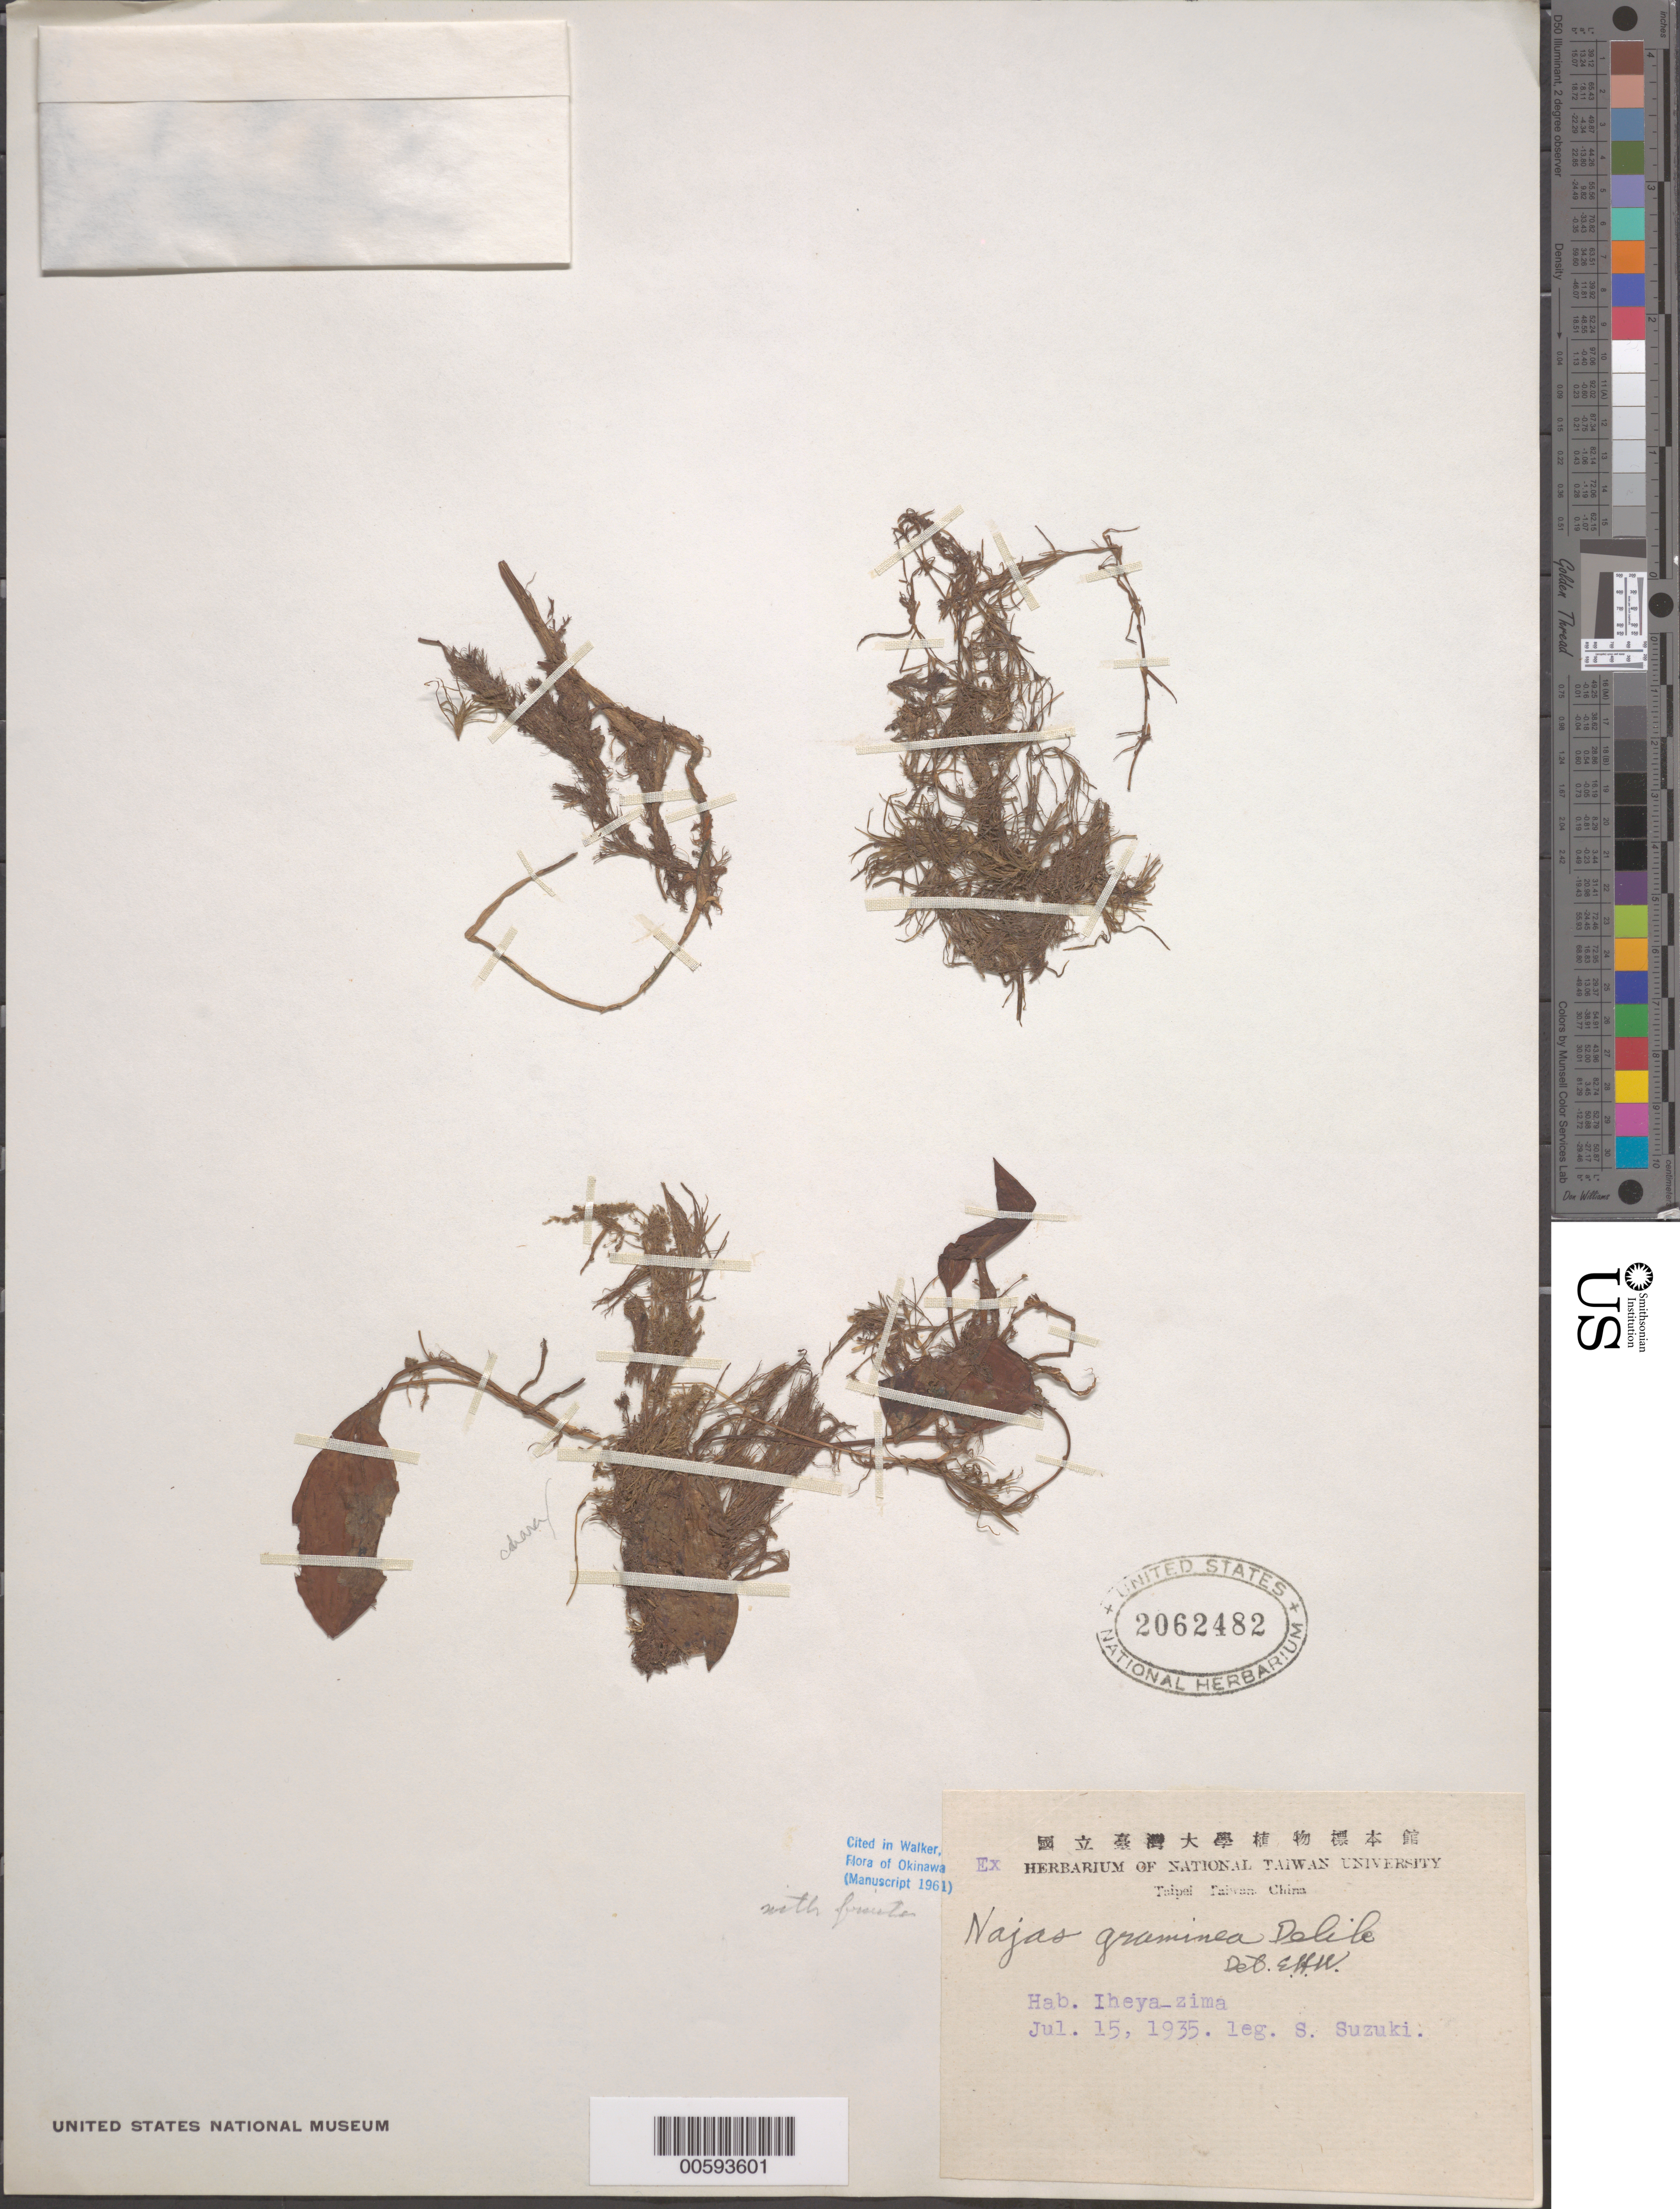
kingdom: Plantae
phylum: Tracheophyta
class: Liliopsida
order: Alismatales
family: Hydrocharitaceae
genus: Najas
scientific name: Najas tenuissima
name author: (A. Braun) Magnus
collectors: S. Suzuki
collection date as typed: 15 Jul 1935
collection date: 1935-07-15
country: Taiwan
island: Taiwan [Formosa]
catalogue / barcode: US 2062482